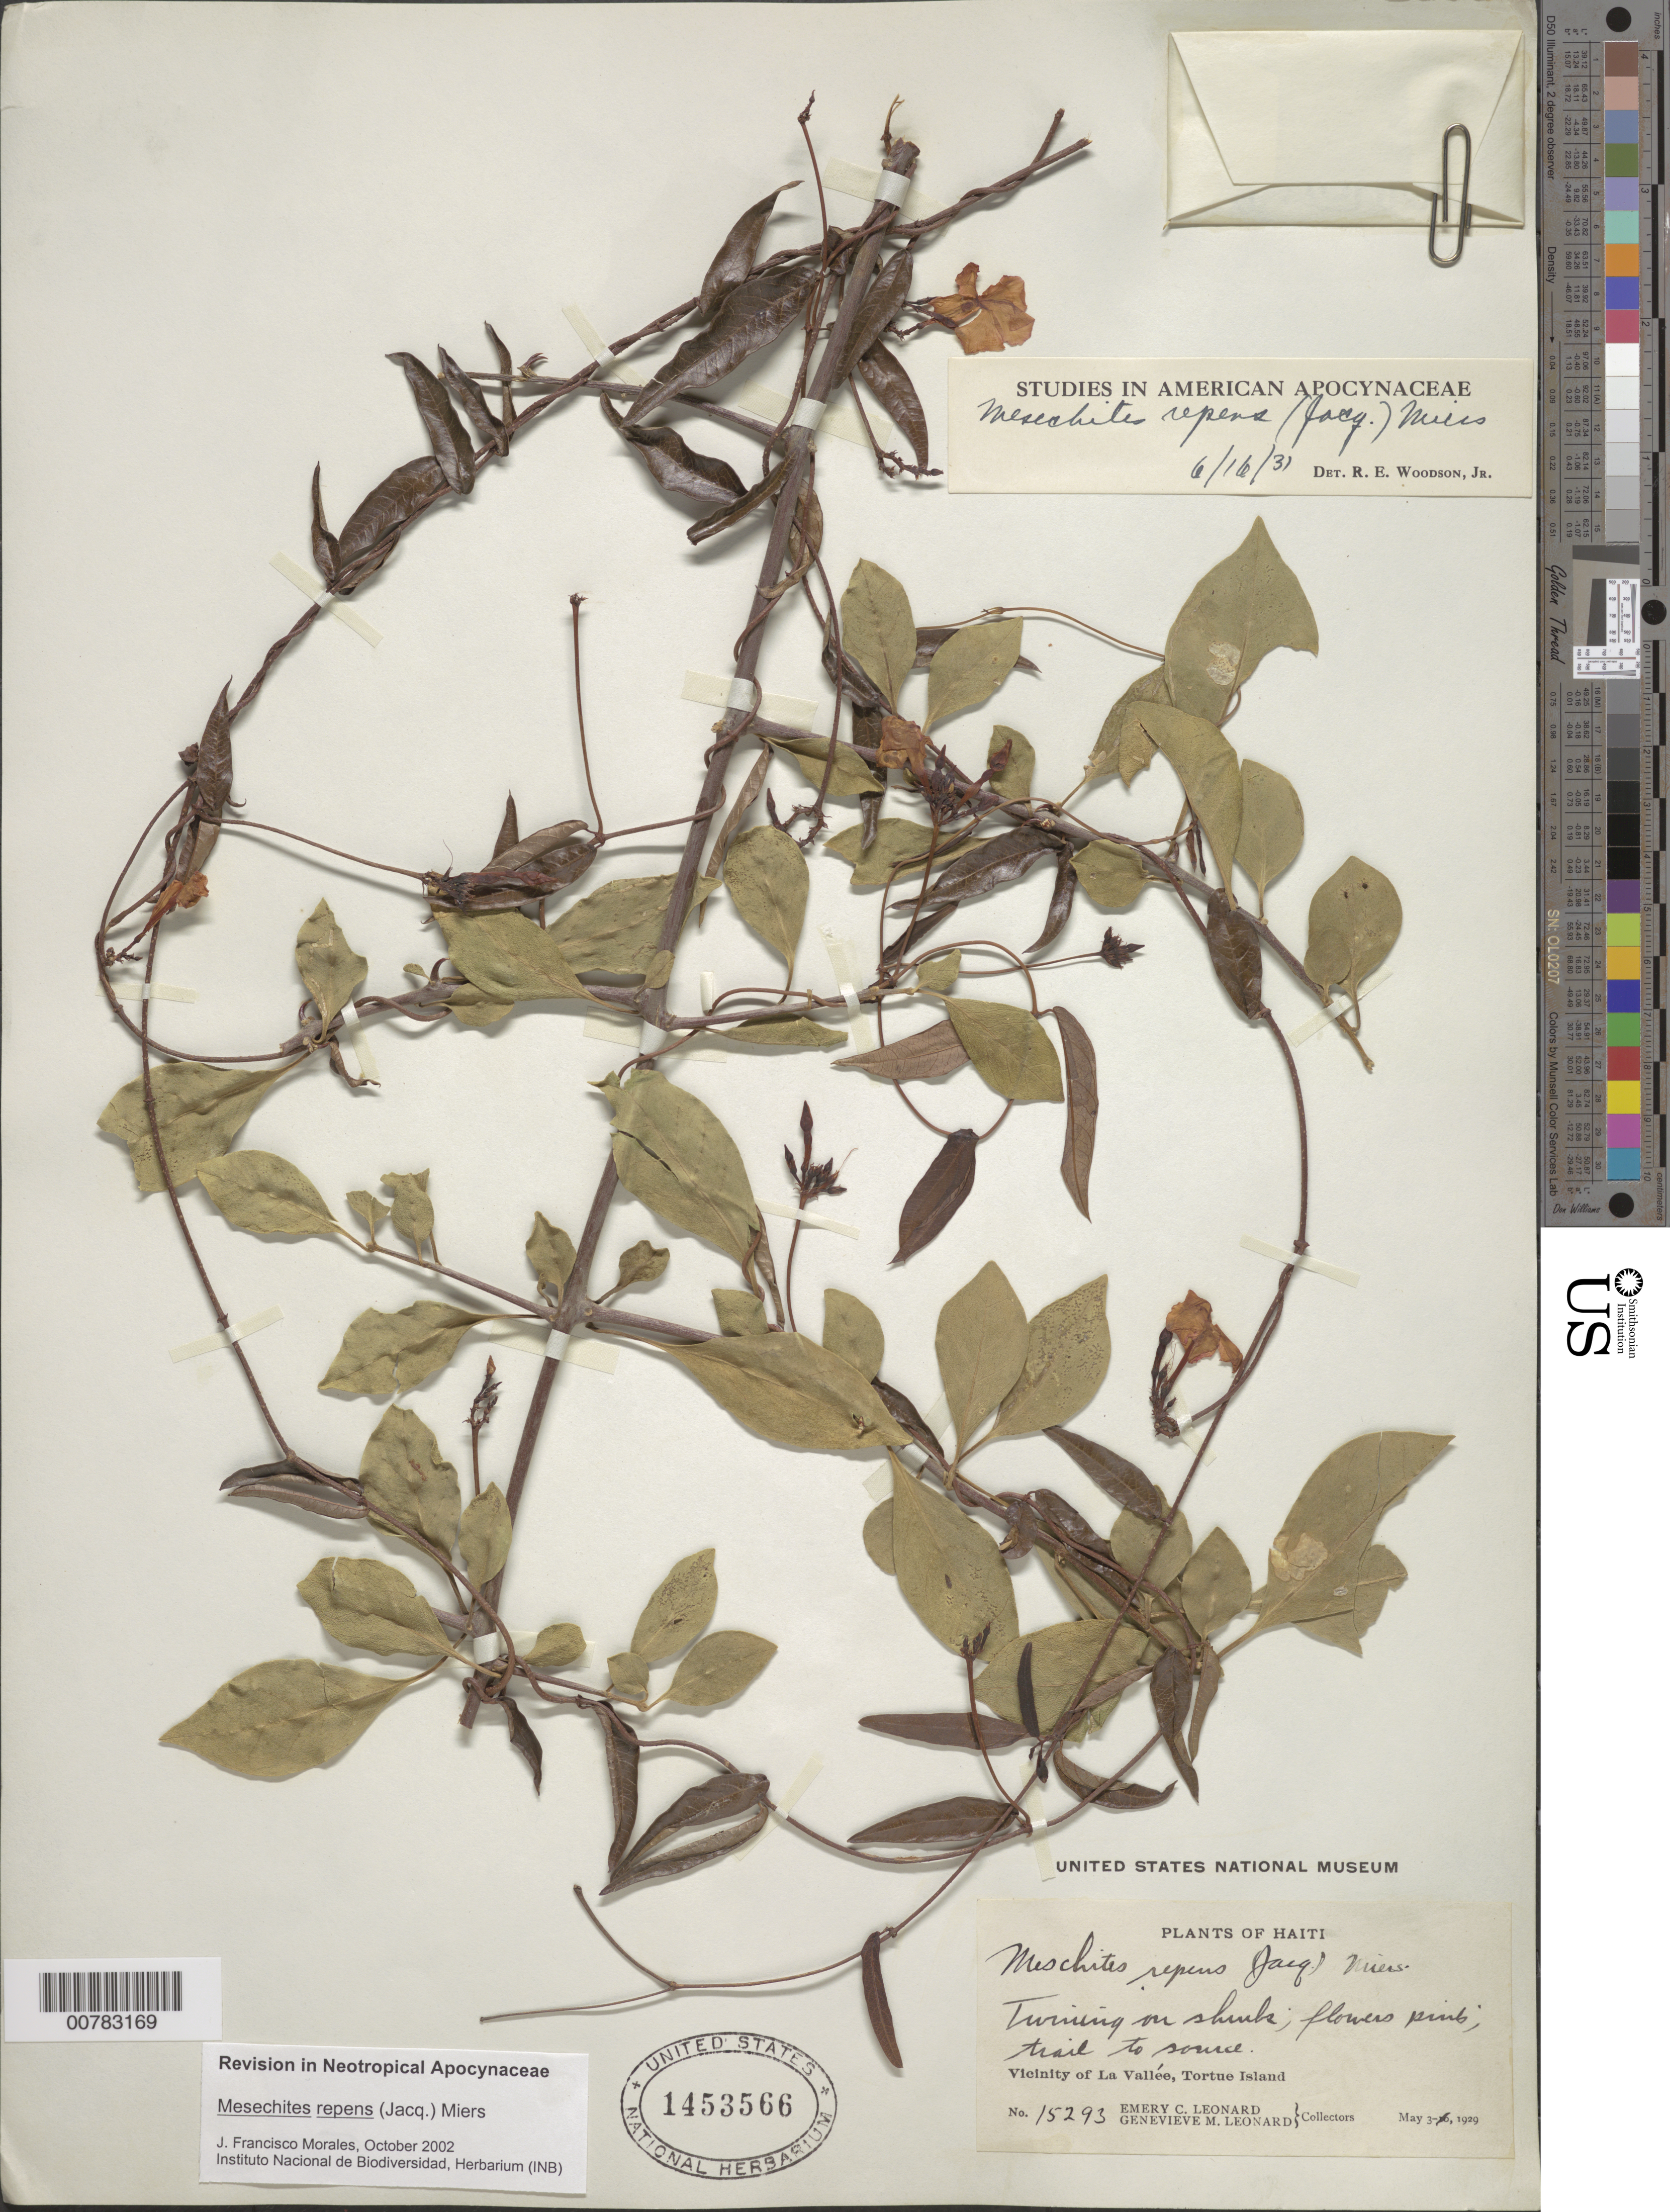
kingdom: Plantae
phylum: Tracheophyta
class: Magnoliopsida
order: Gentianales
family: Apocynaceae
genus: Mesechites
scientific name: Mesechites repens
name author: (Jacq.) Miers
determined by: Morales, J. F.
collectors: E. C. Leonard & G. M. Leonard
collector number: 15293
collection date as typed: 03 May 1929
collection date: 1929-05-03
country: Haiti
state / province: Nord-Óuest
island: Île de la Tortue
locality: Tortue Island, vicinity of La Vallée, trail to source.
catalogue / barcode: US 1453566